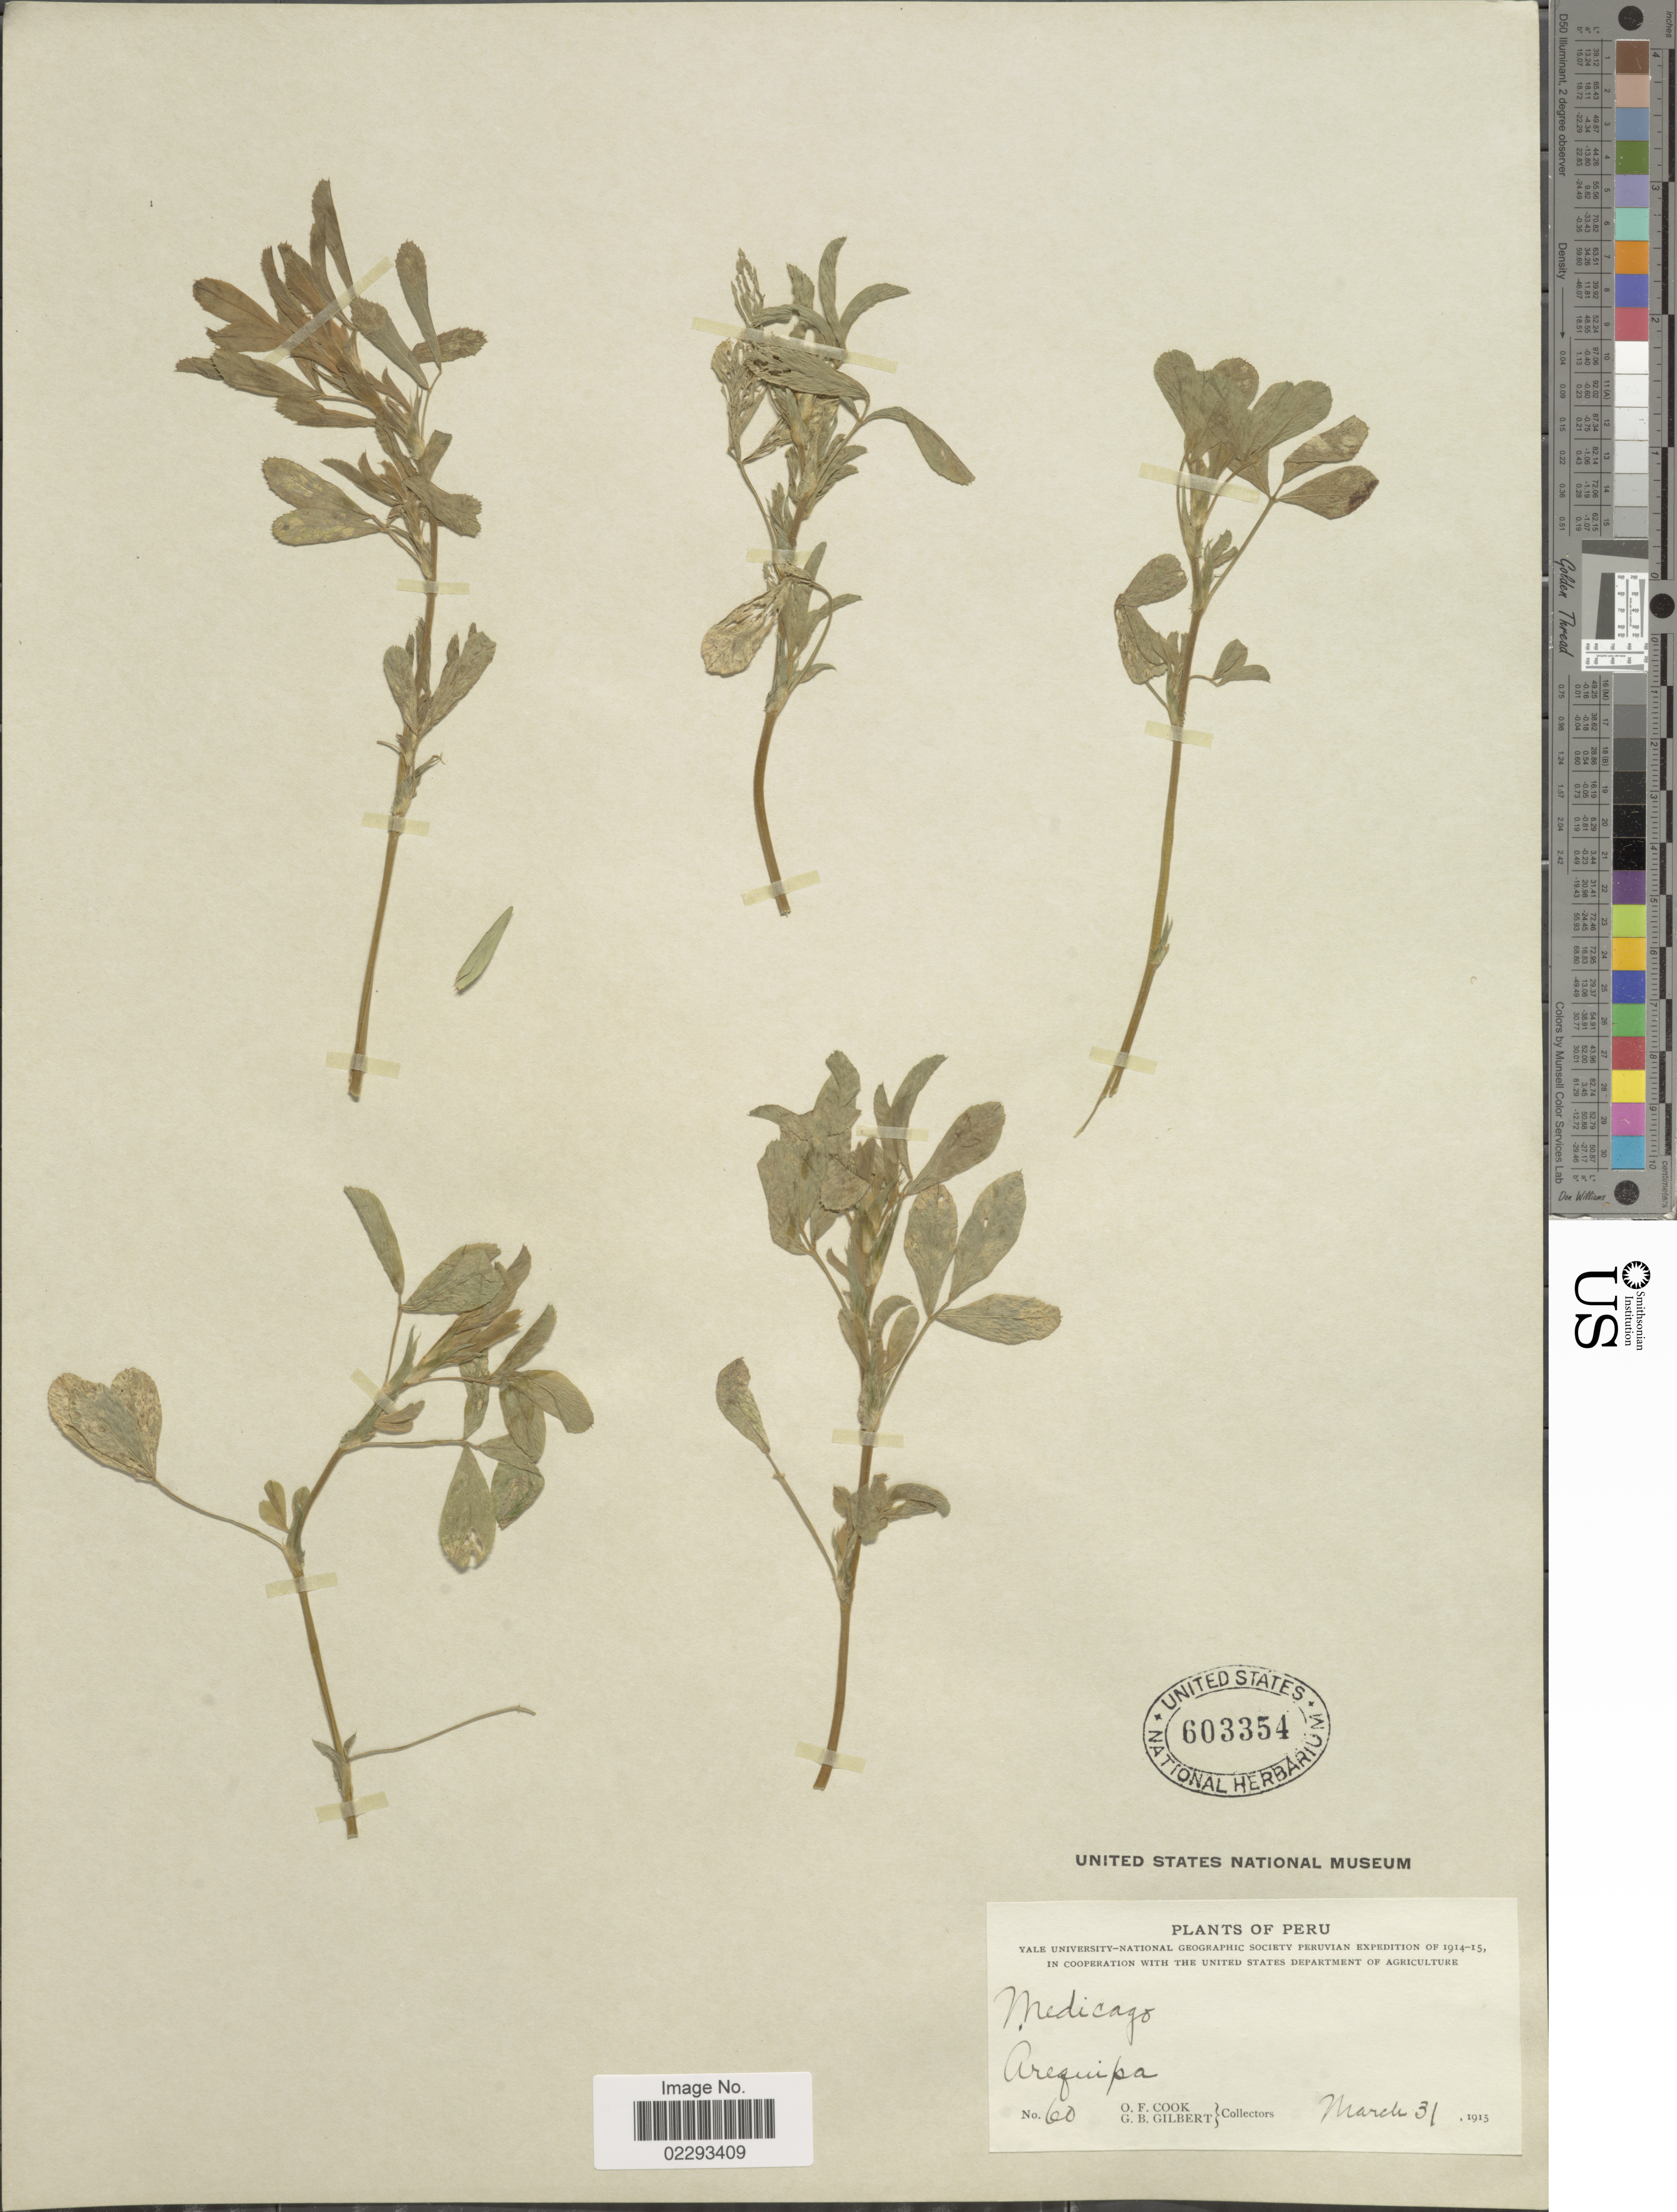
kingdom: Plantae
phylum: Tracheophyta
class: Magnoliopsida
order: Fabales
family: Fabaceae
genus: Medicago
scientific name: Medicago sativa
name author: L.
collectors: O. F. Cook & G. B. Gilbert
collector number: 60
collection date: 1915-03-31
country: Peru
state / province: Arequipa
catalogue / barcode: US 603354